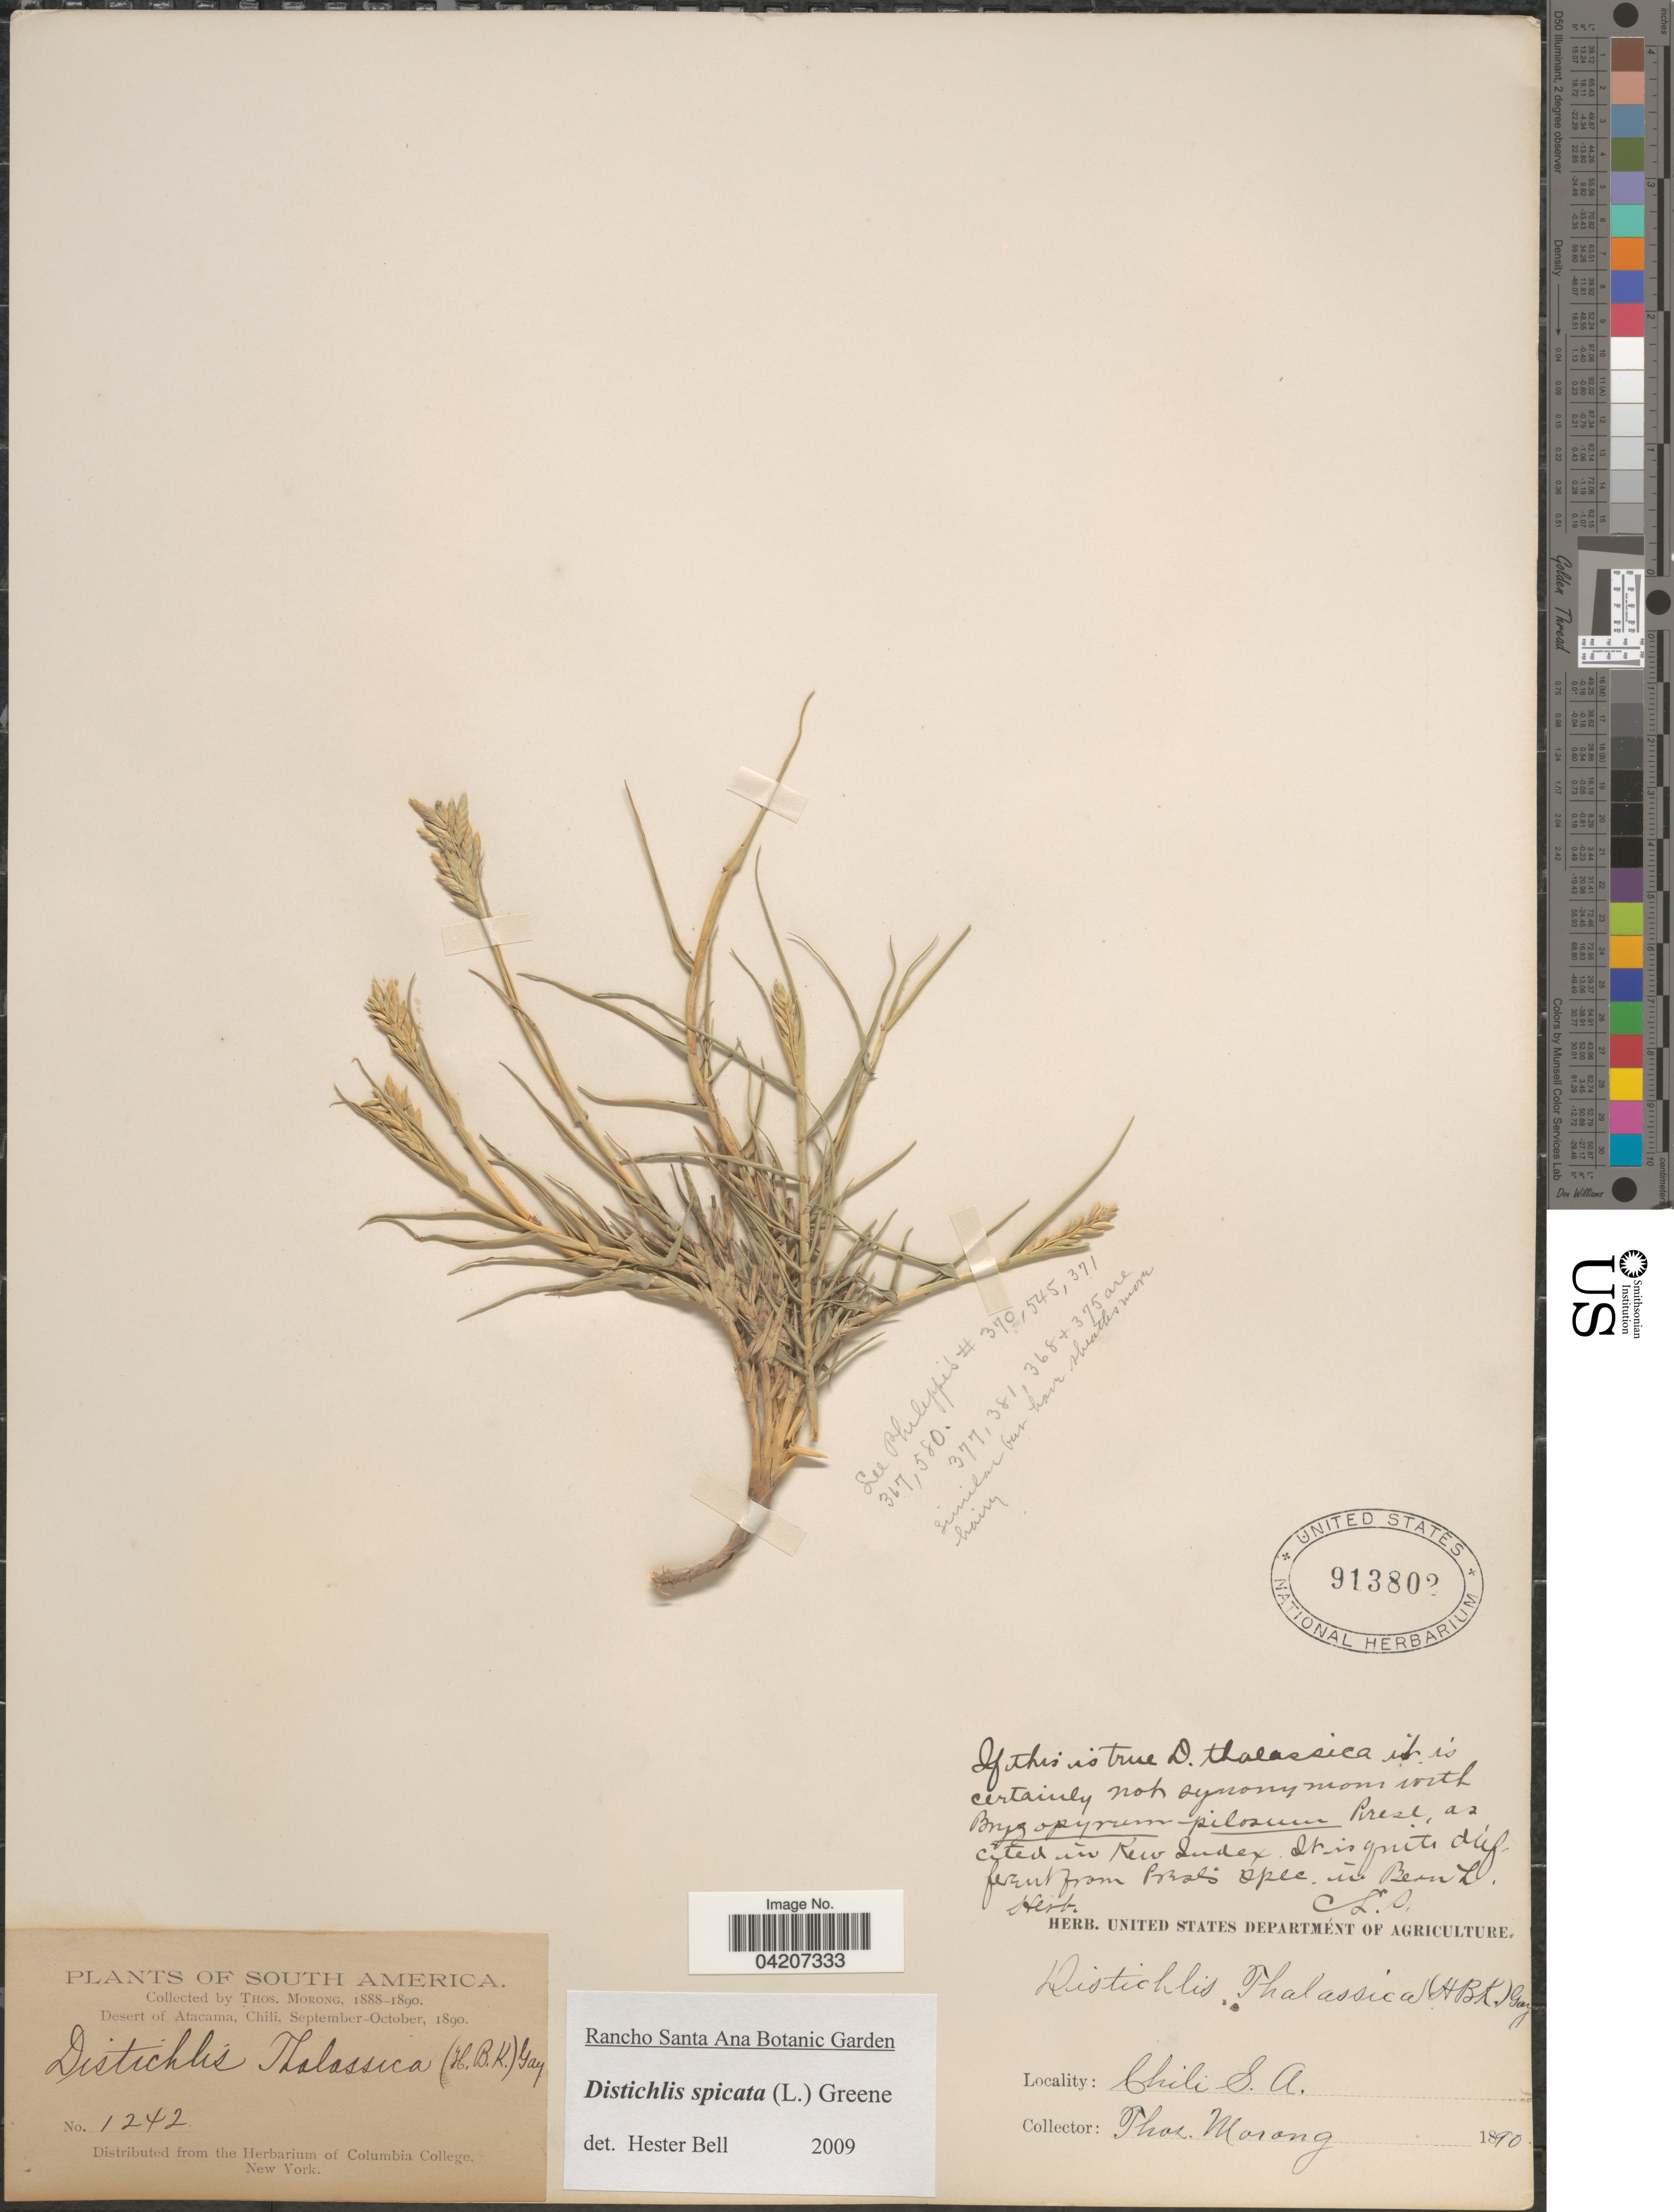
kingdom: Plantae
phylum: Tracheophyta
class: Liliopsida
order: Poales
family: Poaceae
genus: Distichlis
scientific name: Distichlis spicata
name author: (L.) Greene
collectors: ex herb. T. Morong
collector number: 1242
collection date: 1890-09/1890-10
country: Chile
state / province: Atacama (III)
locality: Desert of Atacama.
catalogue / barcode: US 913802